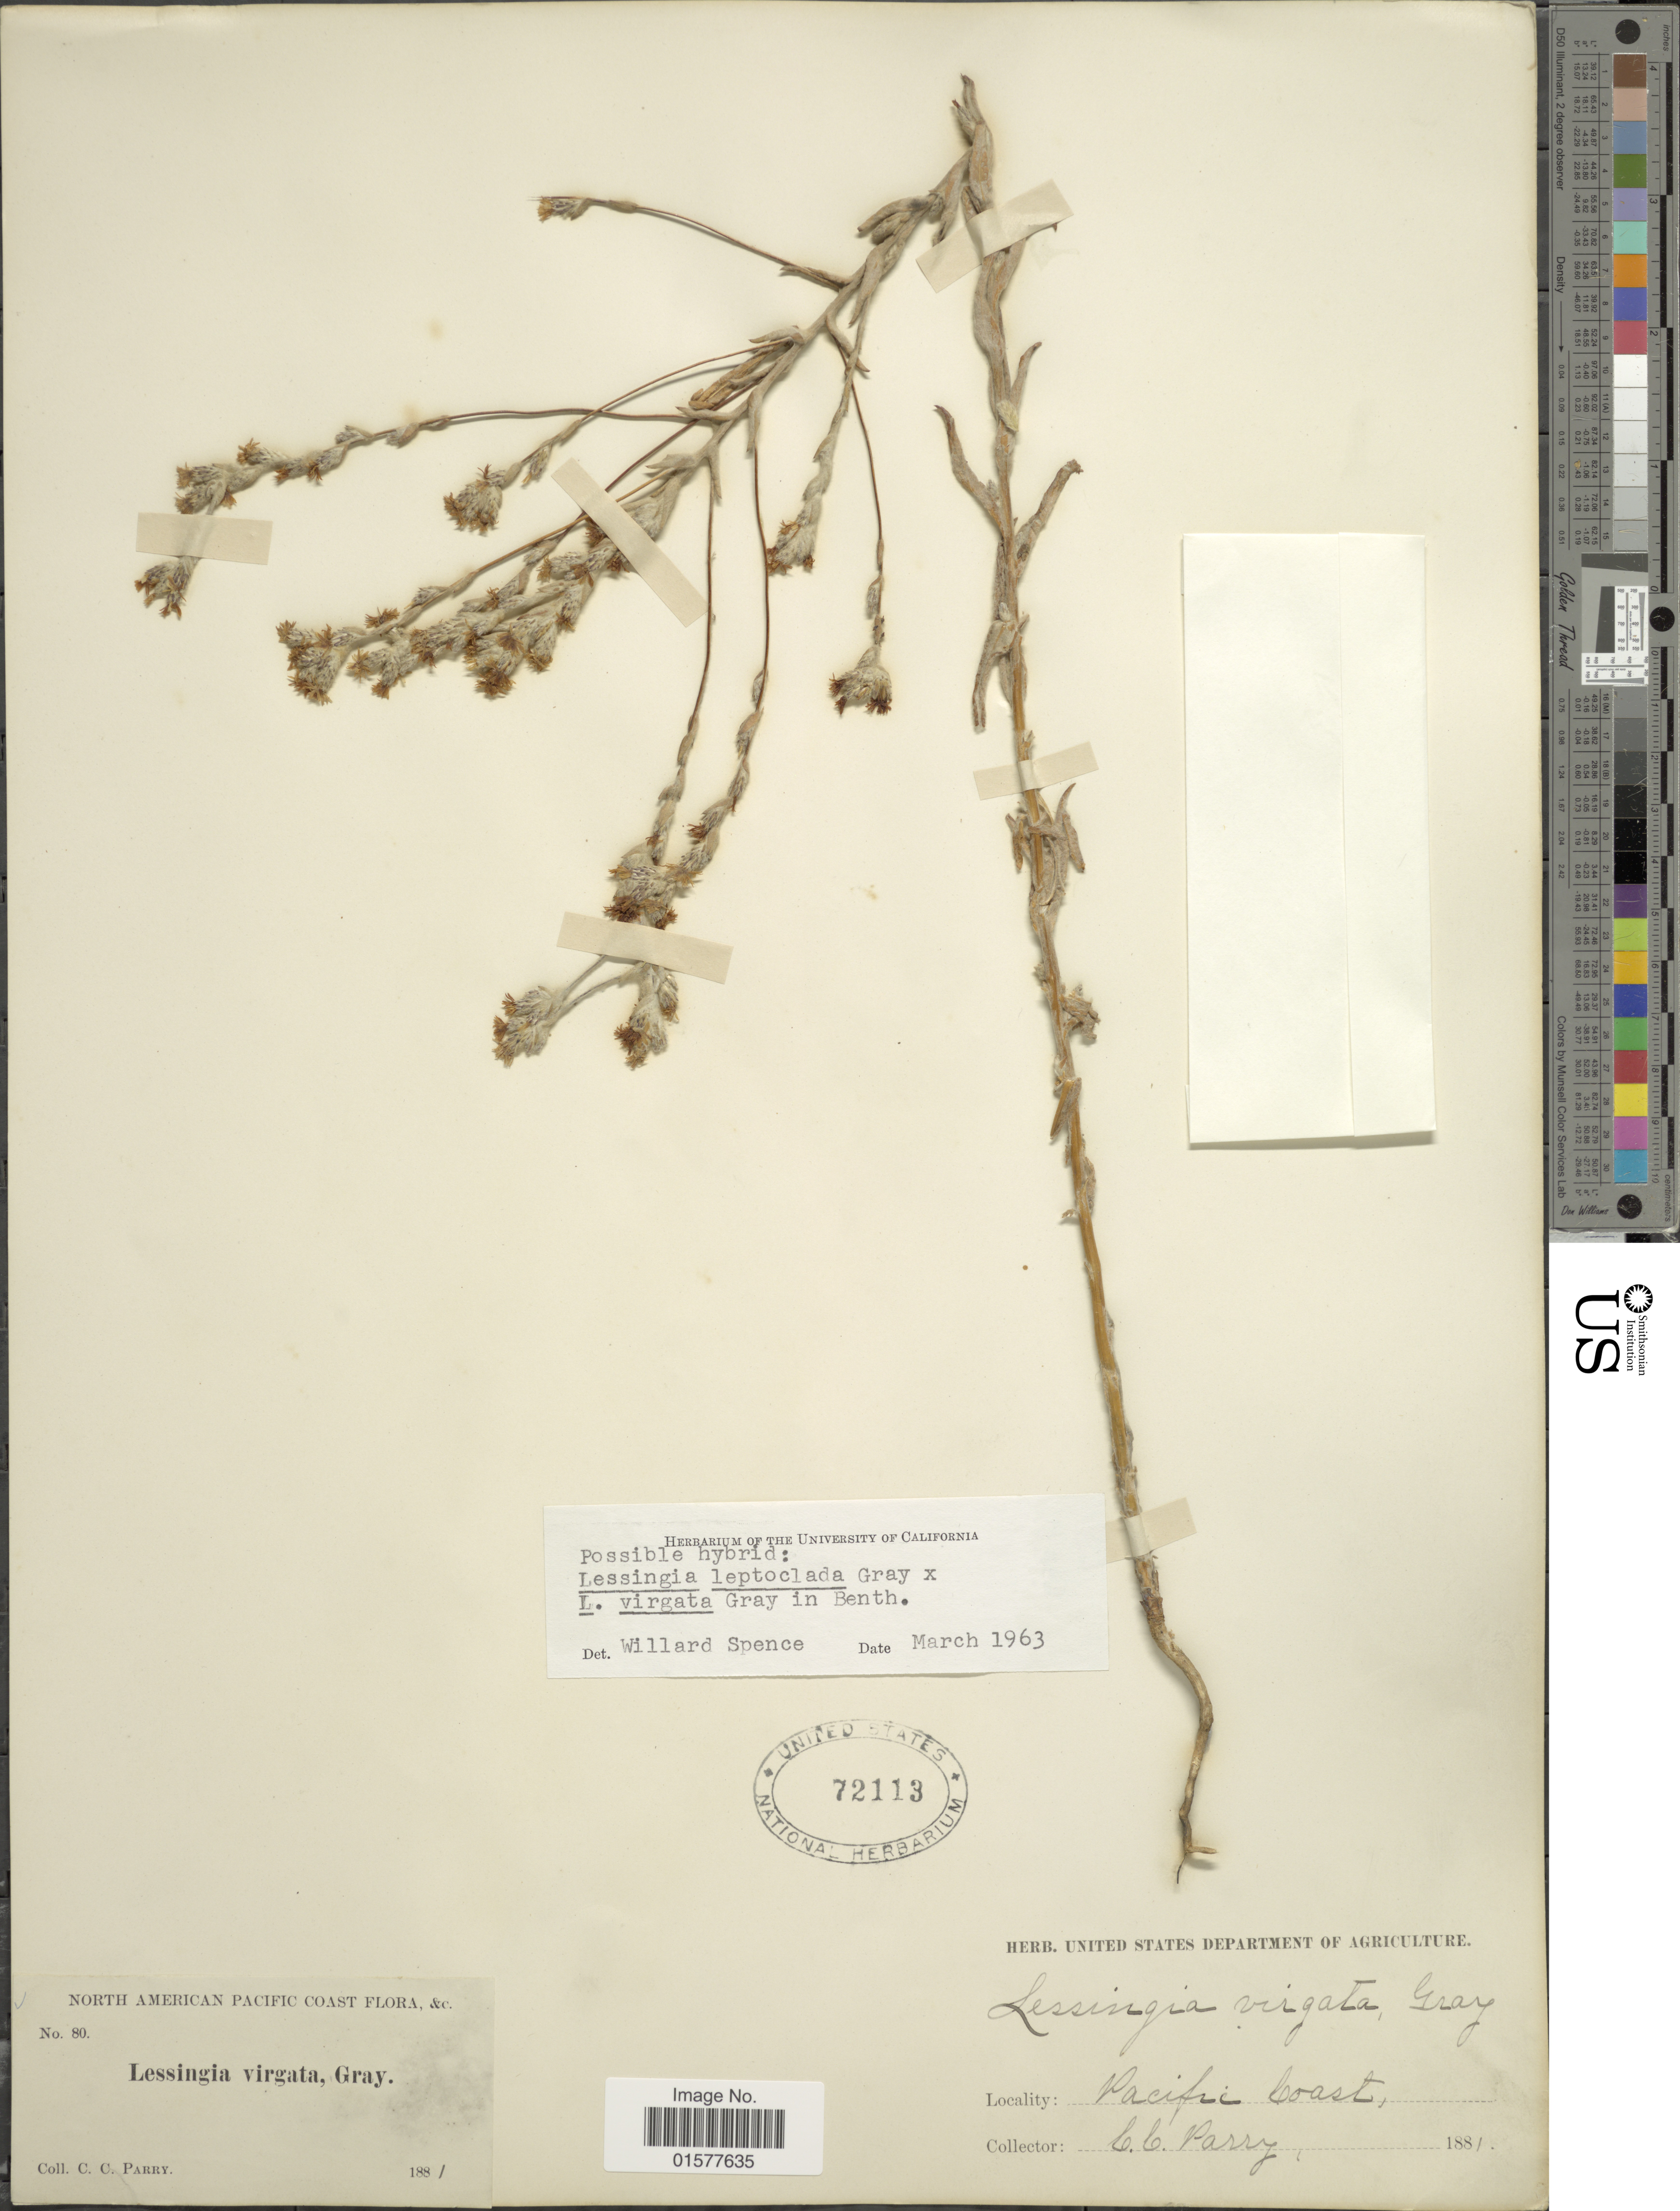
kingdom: Plantae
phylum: Tracheophyta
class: Magnoliopsida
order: Asterales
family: Asteraceae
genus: Lessingia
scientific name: Lessingia leptoclada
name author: A. Gray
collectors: C. C. Parry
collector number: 80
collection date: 1881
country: United States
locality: North American Pacific Coast, Pacific Coast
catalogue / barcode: US 72113